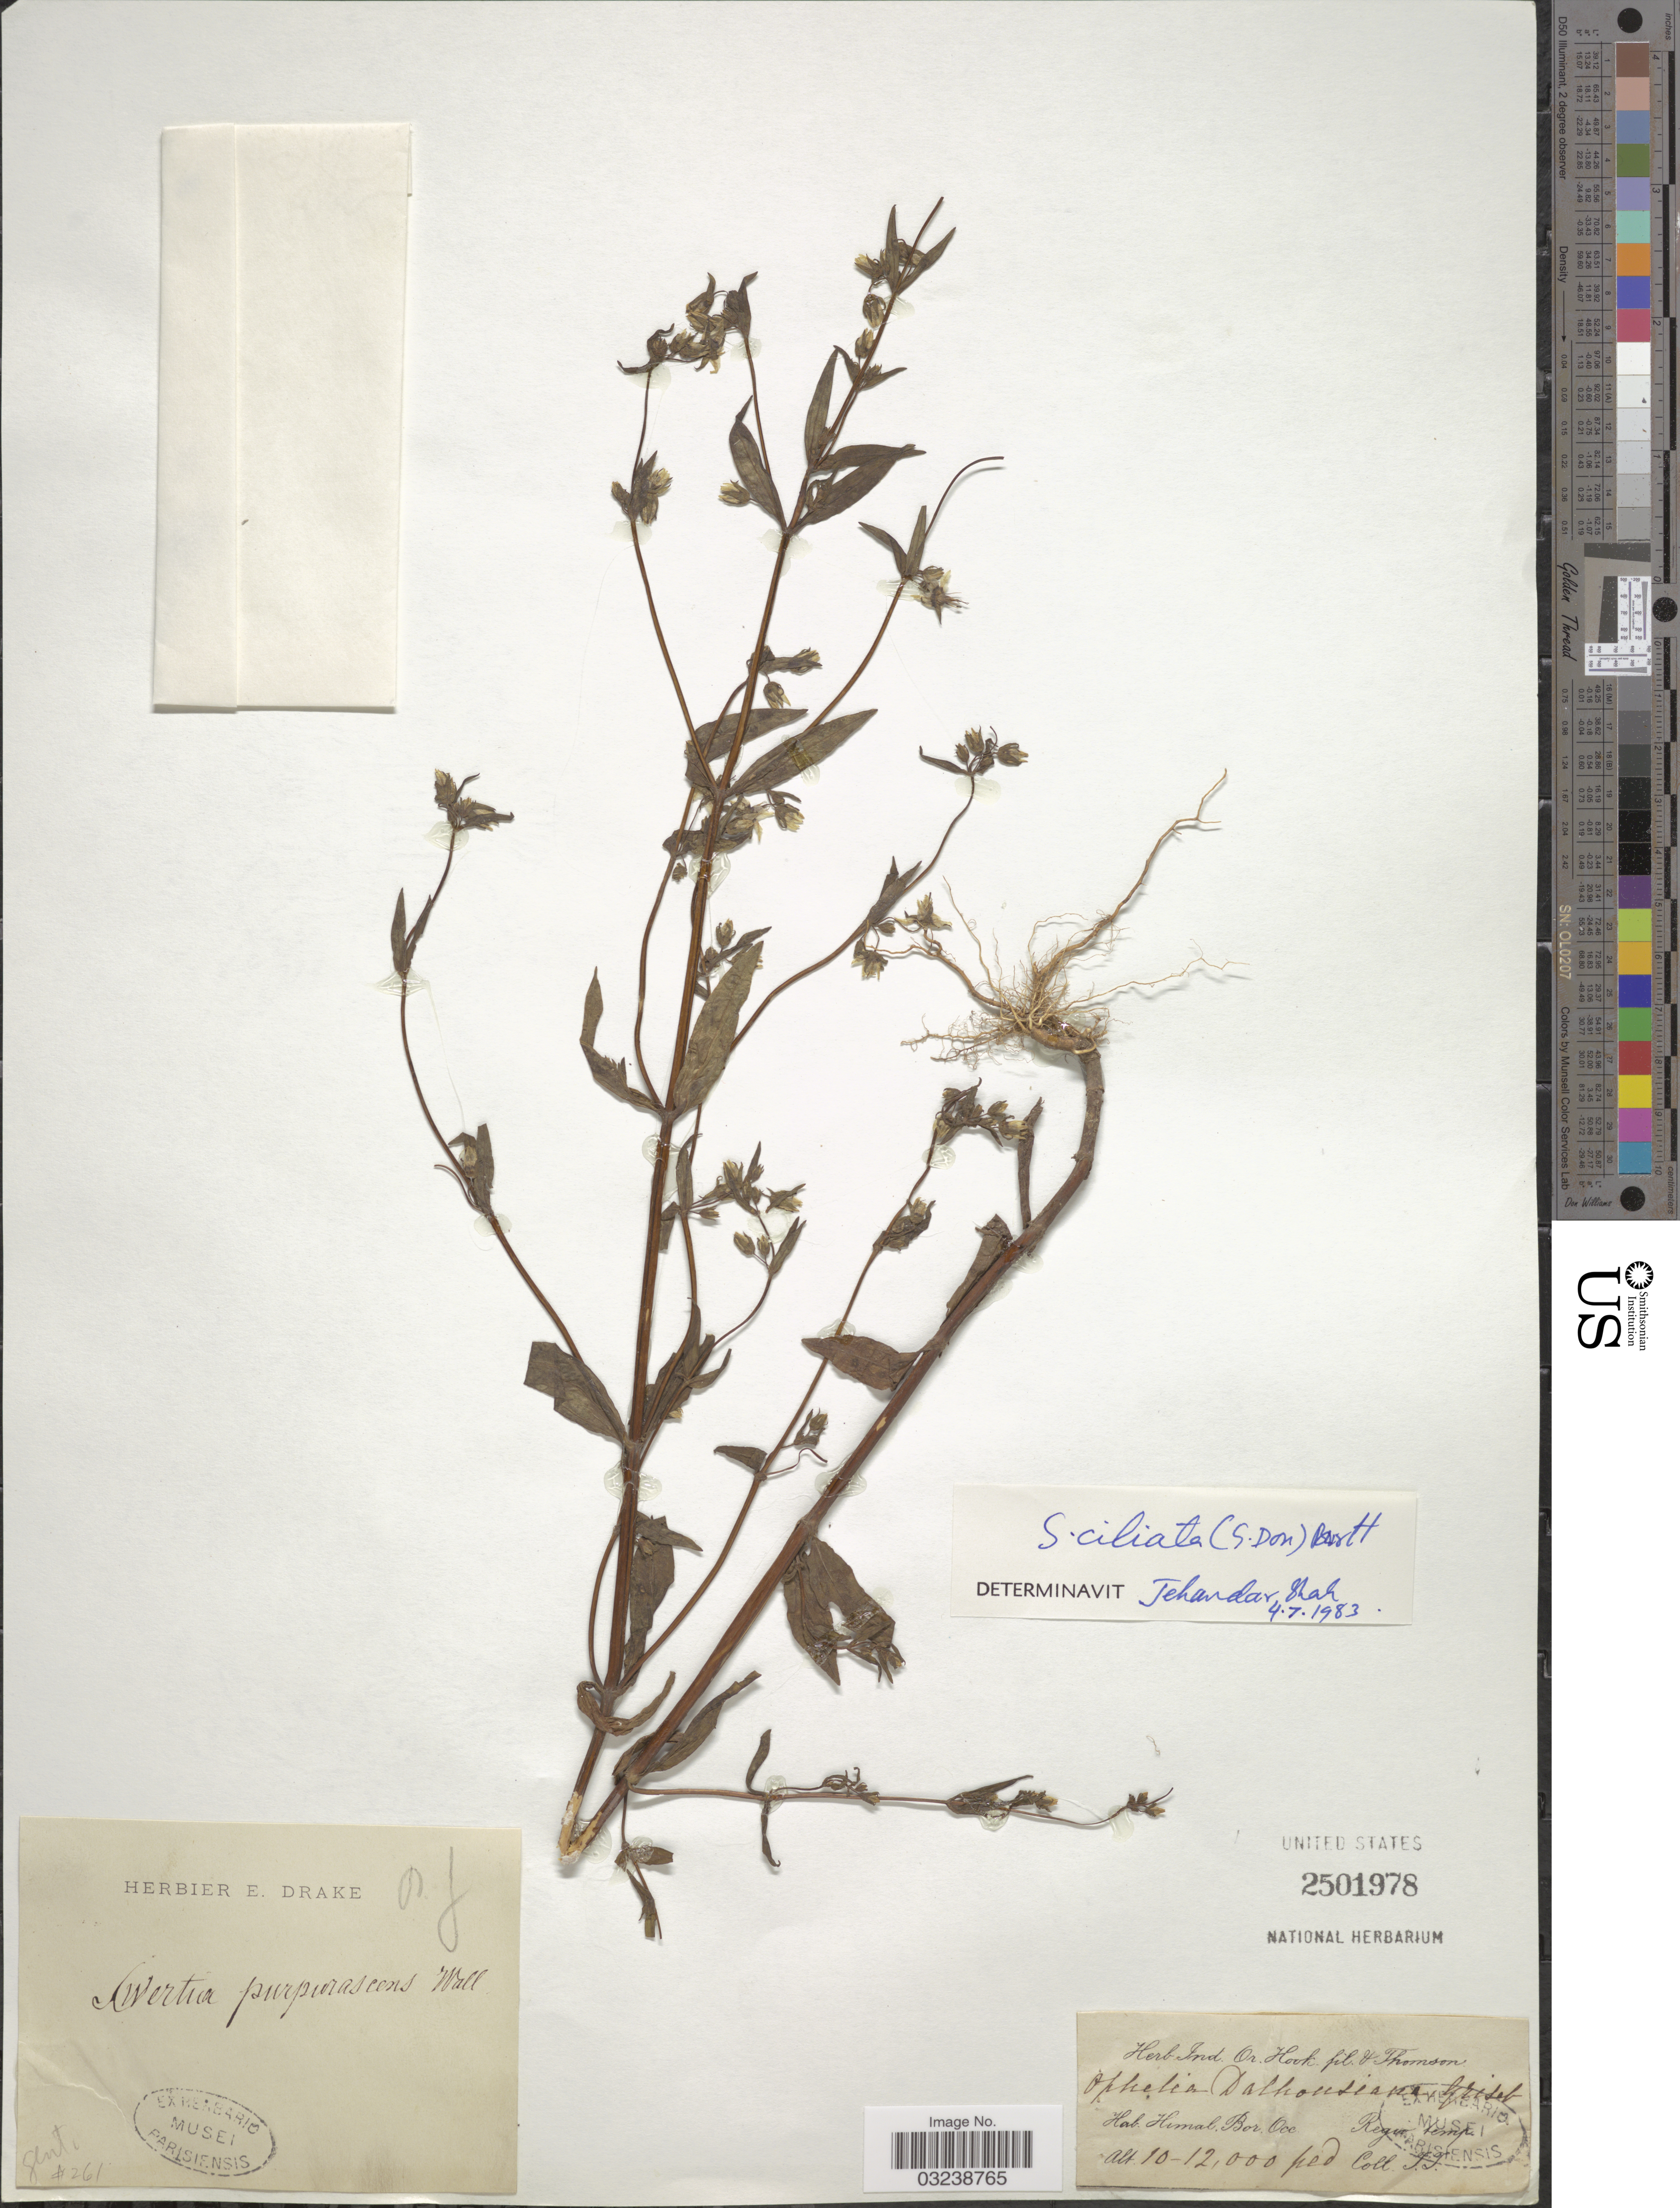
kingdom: Plantae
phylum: Tracheophyta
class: Magnoliopsida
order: Gentianales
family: Gentianaceae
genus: Swertia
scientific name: Swertia ciliata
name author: (D. Don ex G. Don) B.L. Burtt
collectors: T. Thomson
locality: Himal. Bor. Occ. Regio. temp.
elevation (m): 3048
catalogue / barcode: US 2501978